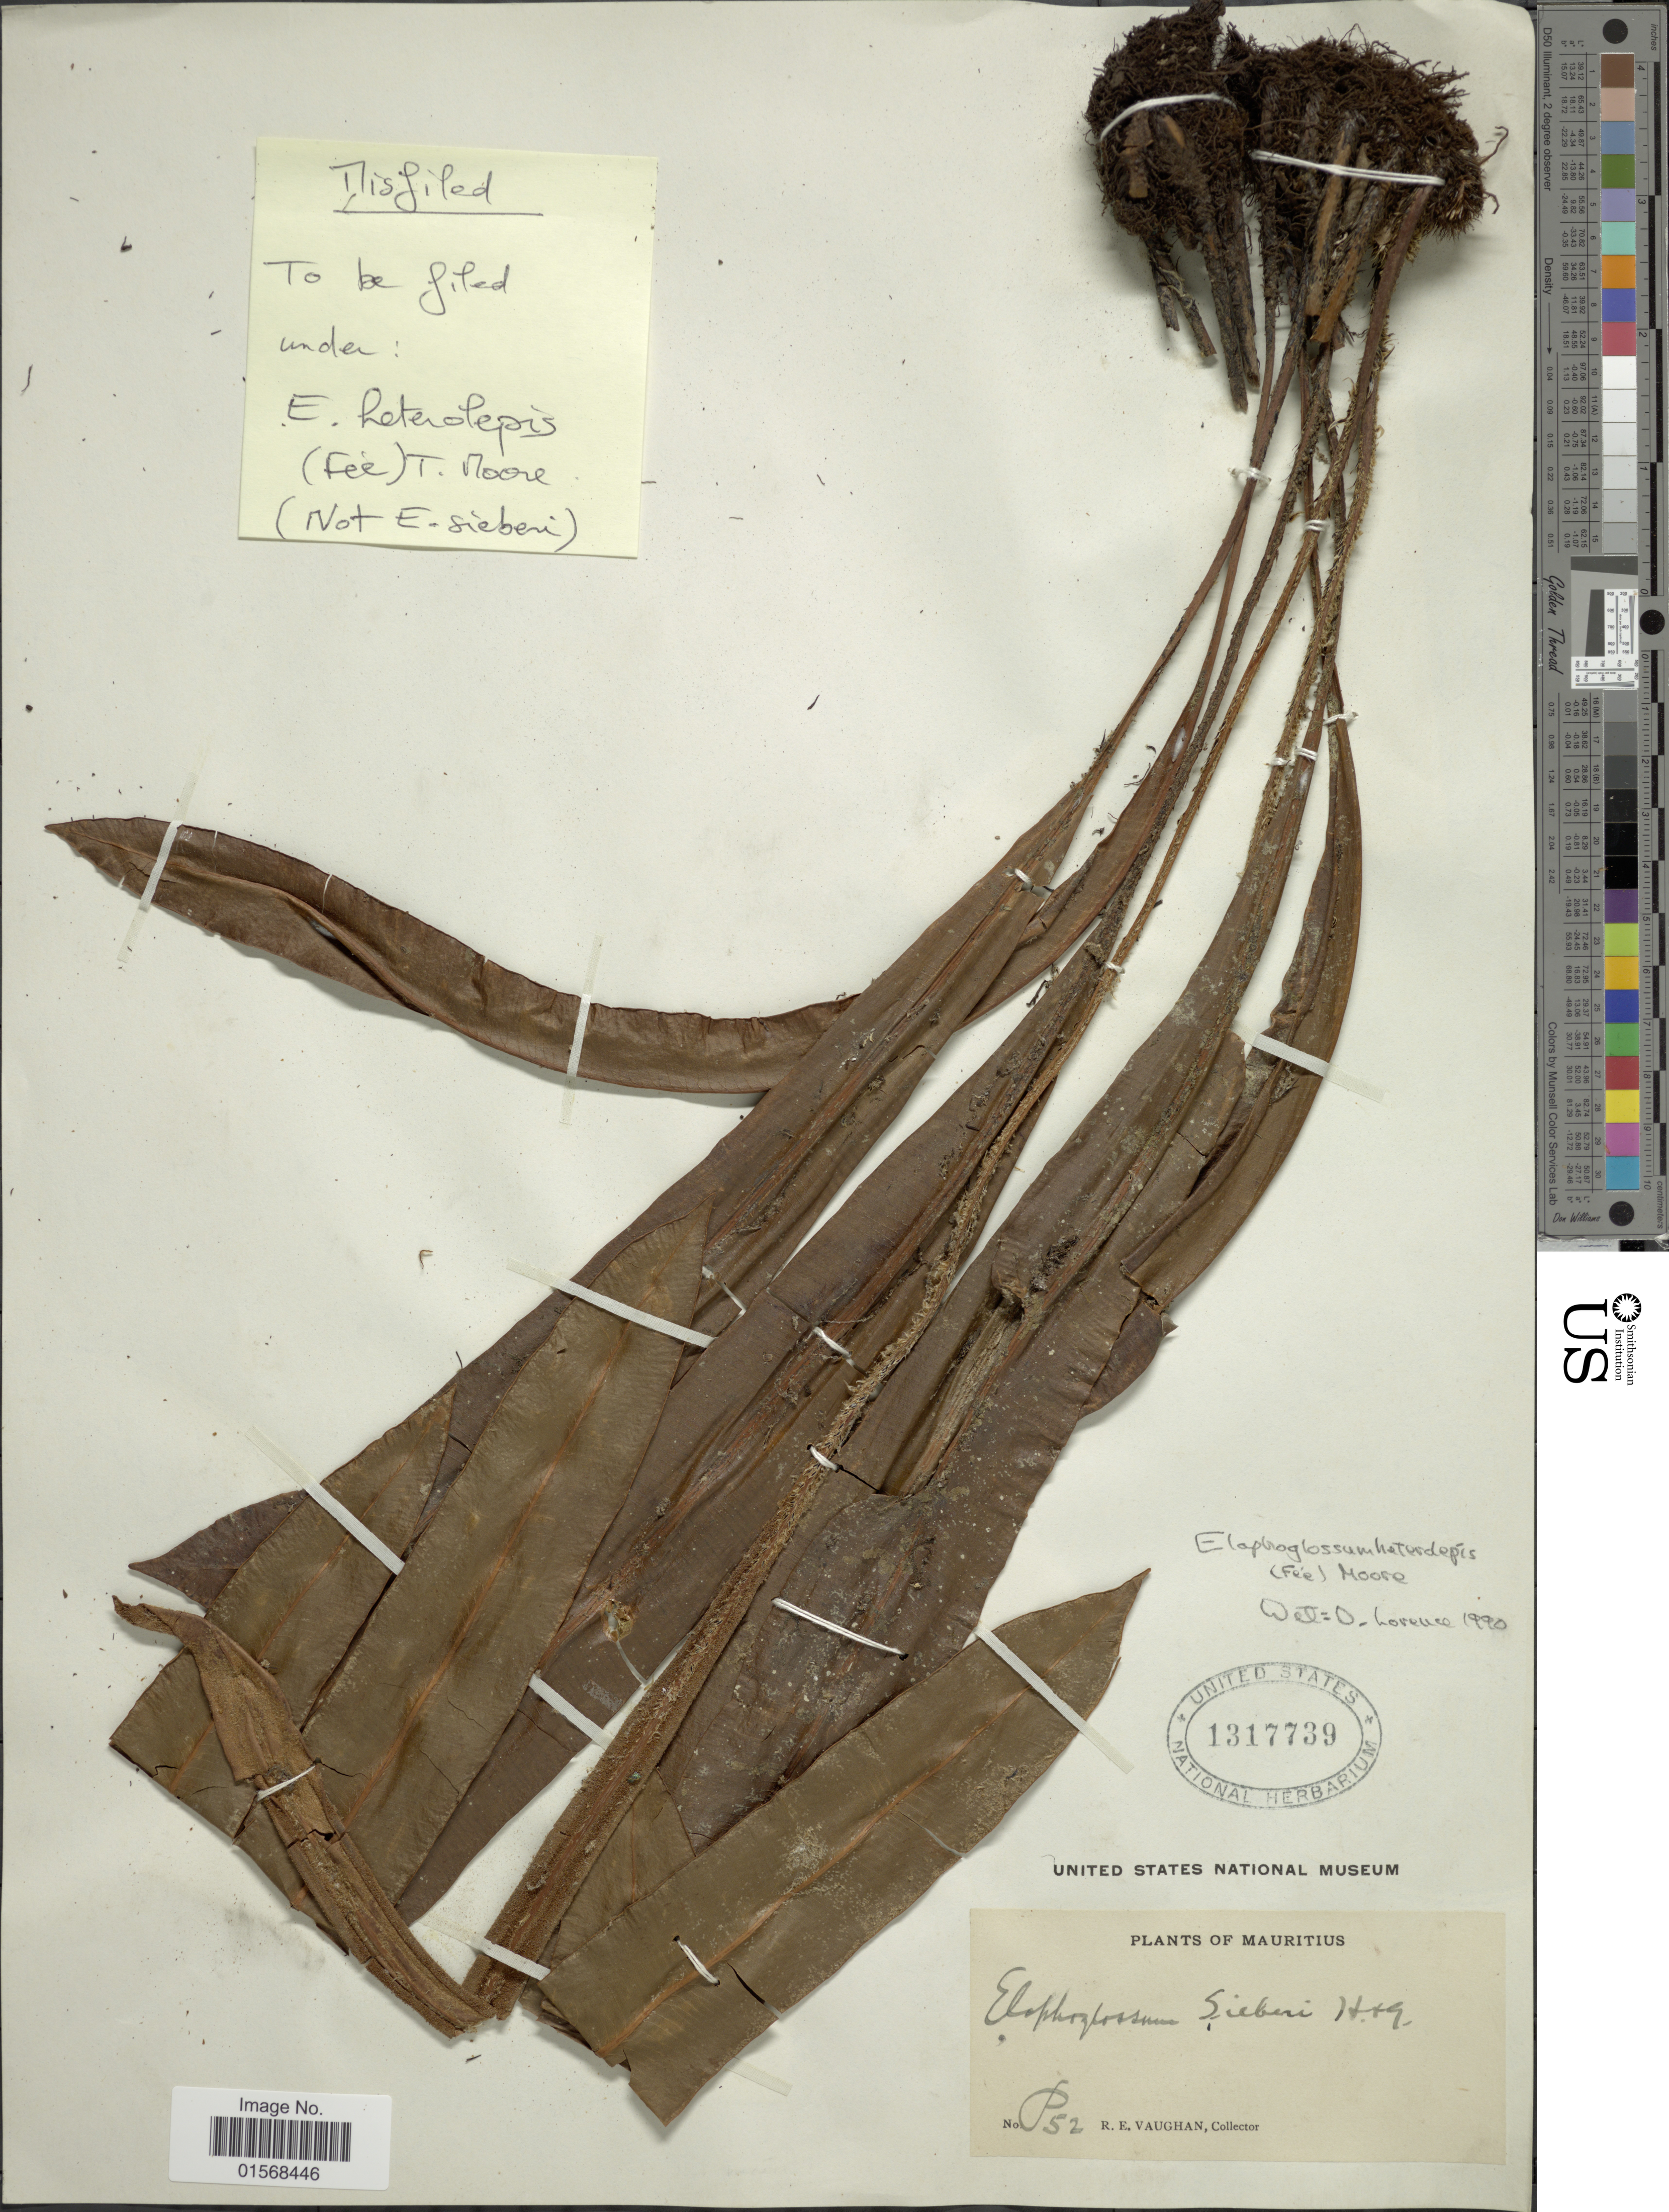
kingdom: Plantae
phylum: Tracheophyta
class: Polypodiopsida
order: Polypodiales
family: Dryopteridaceae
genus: Elaphoglossum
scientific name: Elaphoglossum heterolepis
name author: (Fée) T. Moore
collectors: R. Vaughan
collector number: P52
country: Mauritius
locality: Mauritius.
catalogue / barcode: US 1317739